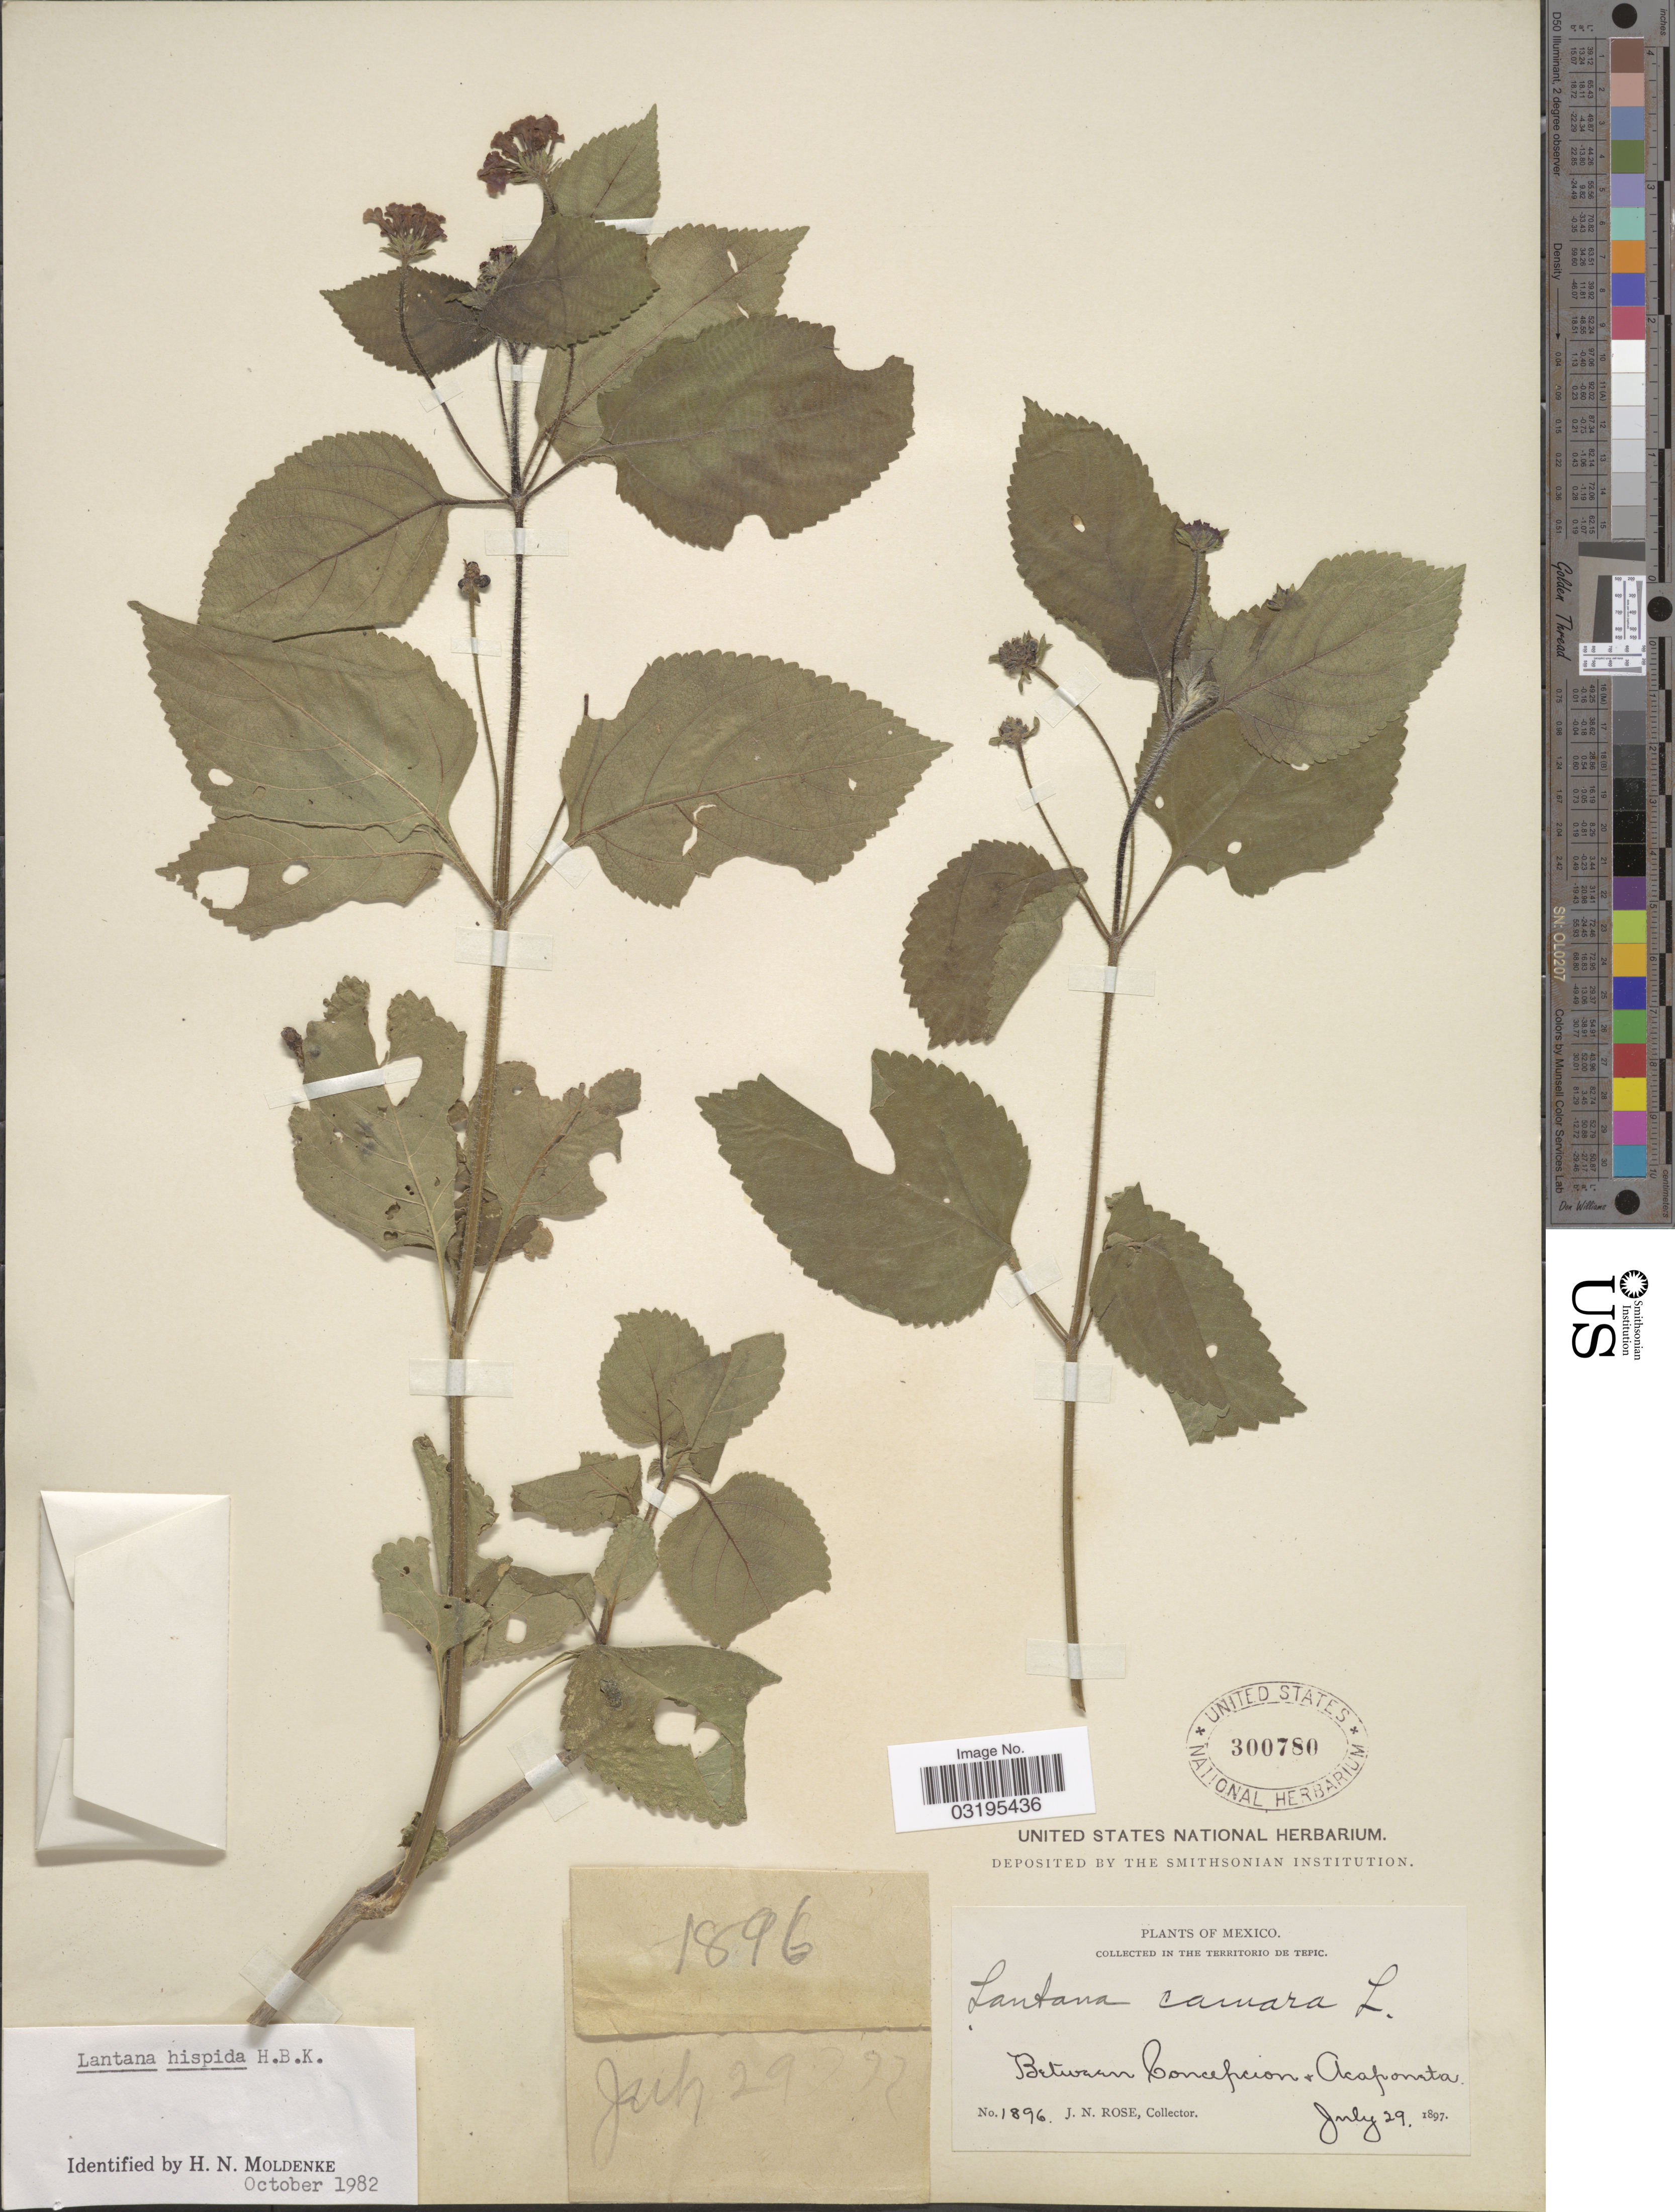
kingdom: Plantae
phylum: Tracheophyta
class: Magnoliopsida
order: Lamiales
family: Verbenaceae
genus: Lantana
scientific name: Lantana hispida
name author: Kunth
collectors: J. N. Rose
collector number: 1896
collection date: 1897-07-29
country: Mexico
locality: Territorio de Tepic. Between Concepcion & Acaponeta.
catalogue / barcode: US 300780